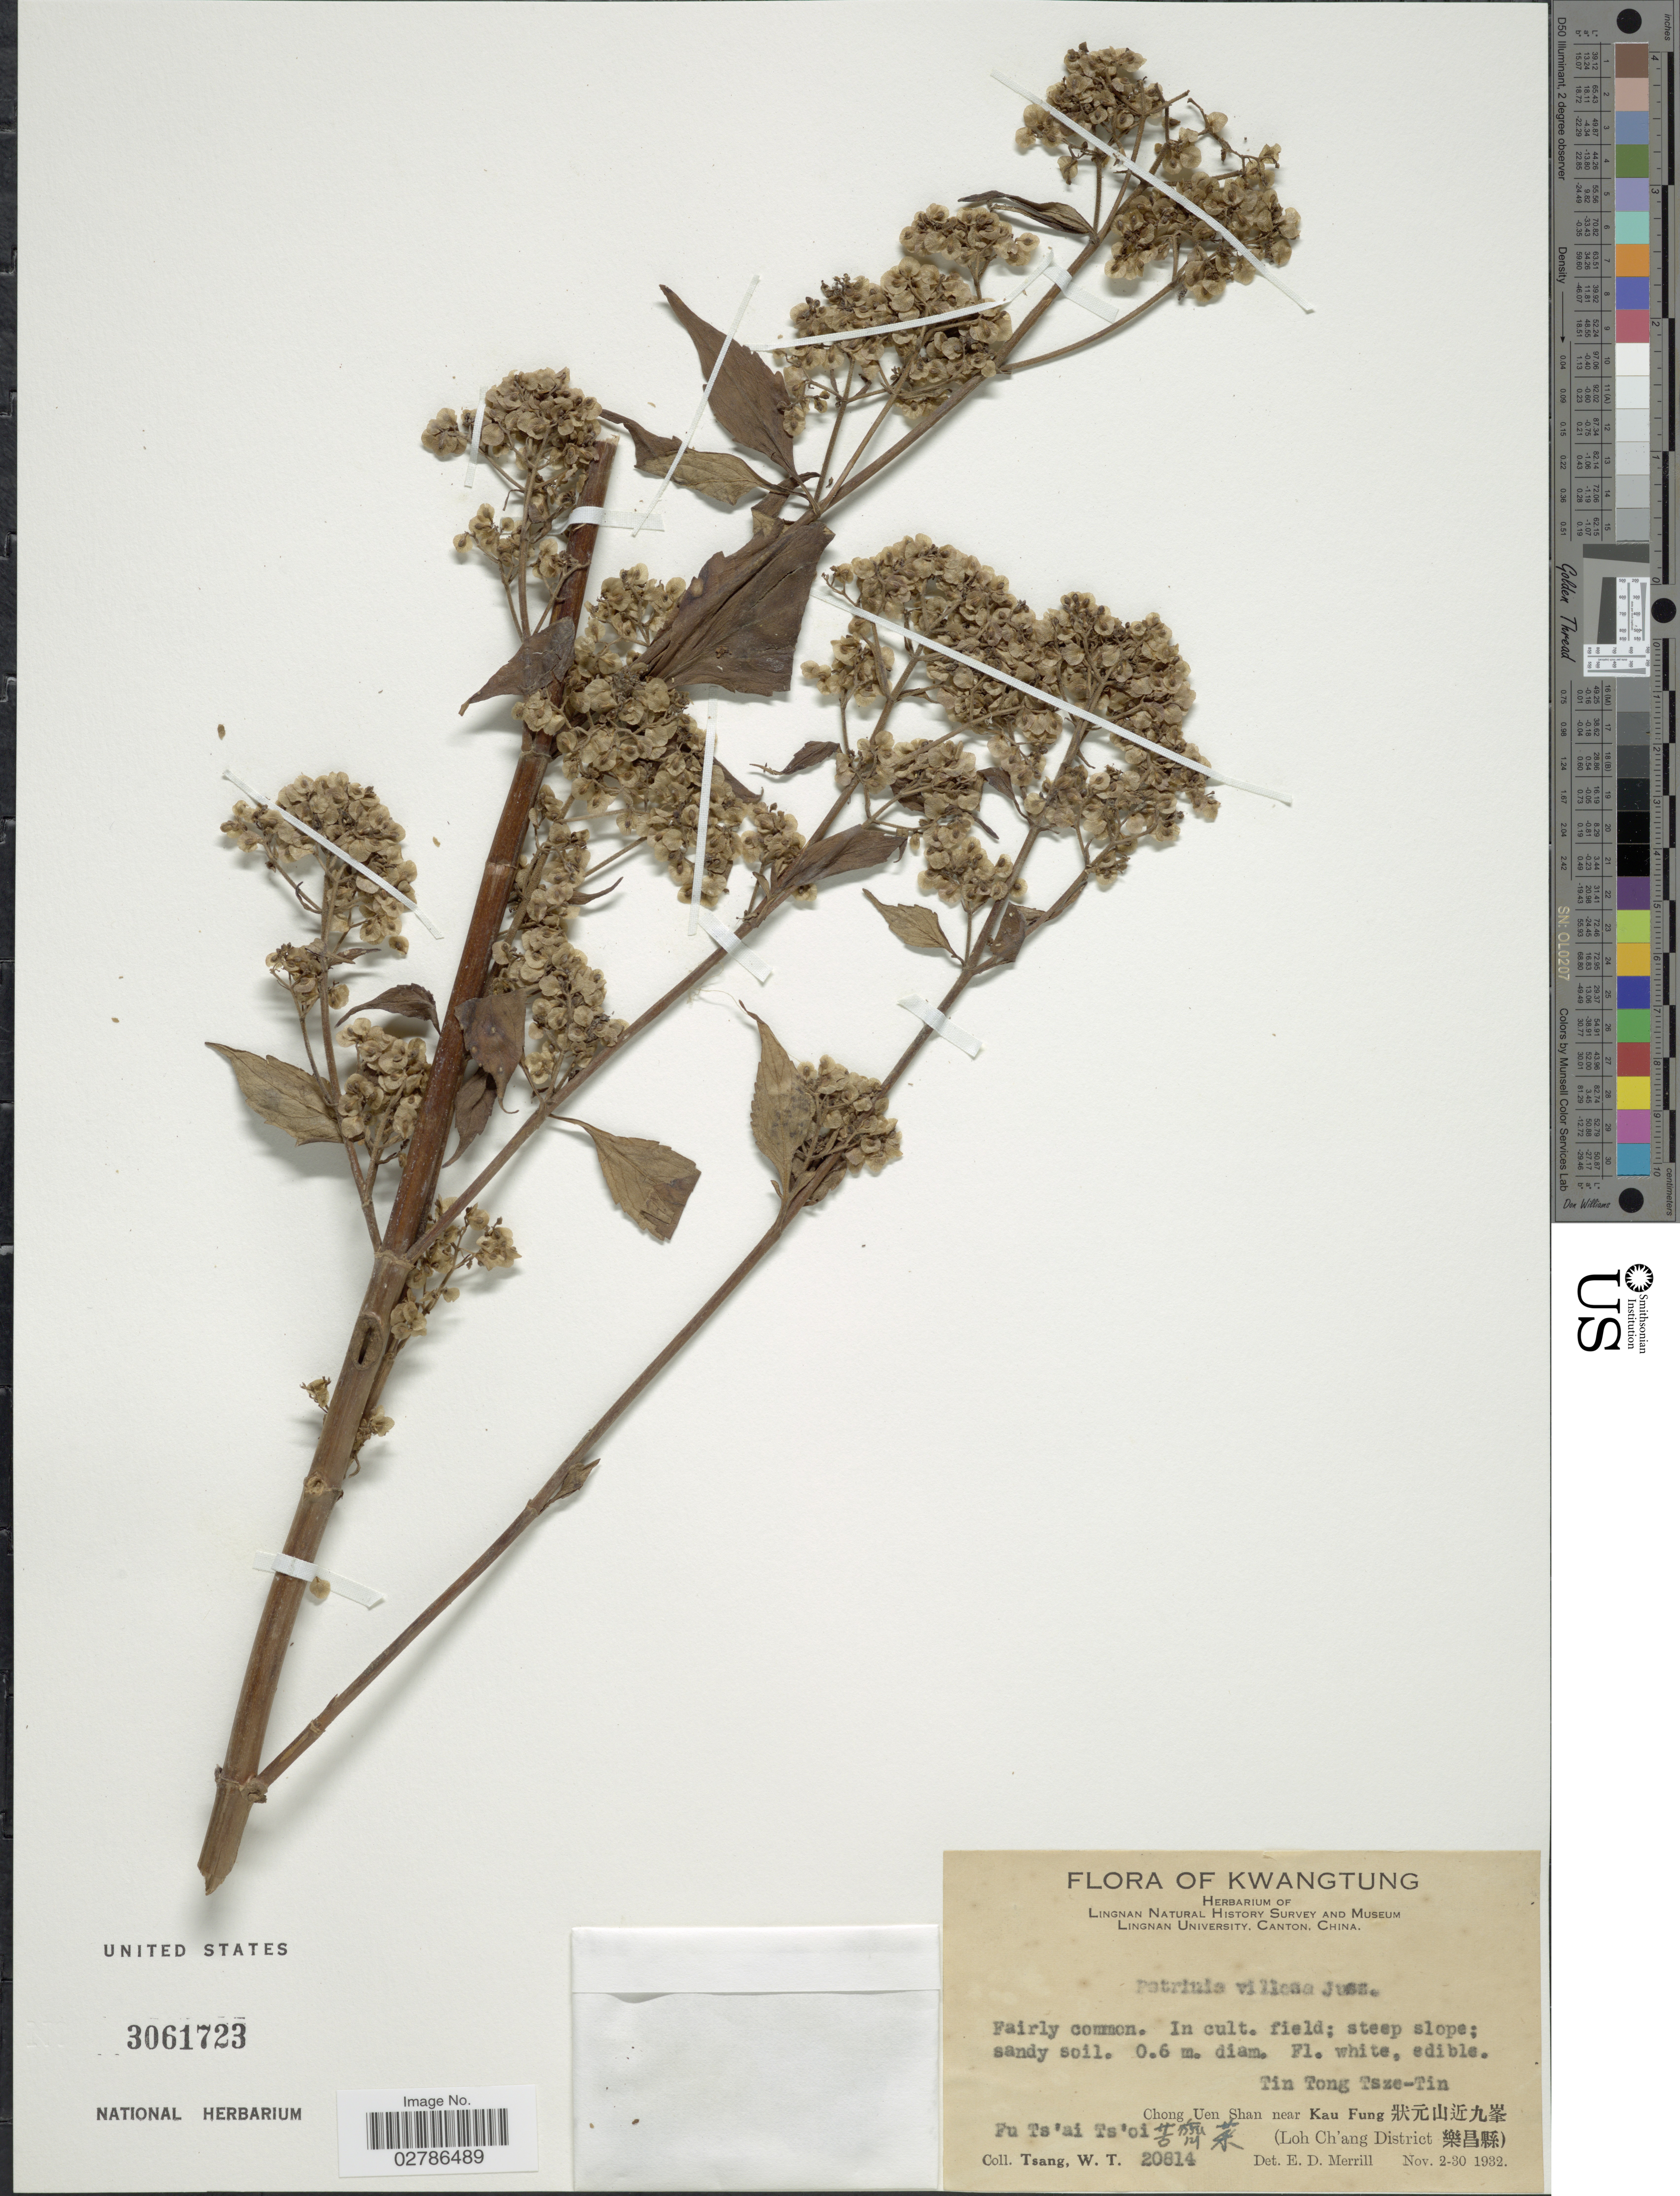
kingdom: Plantae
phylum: Tracheophyta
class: Magnoliopsida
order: Dipsacales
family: Caprifoliaceae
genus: Patrinia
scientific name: Patrinia villosa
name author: (Thunb.) Dufr.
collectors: W. T. Tsang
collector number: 20814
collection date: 1932-11-02/1932-11-30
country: China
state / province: Guangdong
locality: Kwangtung, Tin Tong Tsze-Tin, Chong Uen Shan near Kau Fung X, Fu Ts'ai Ts'oi X, (Loh Ch'ang District X).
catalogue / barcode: US 3061723